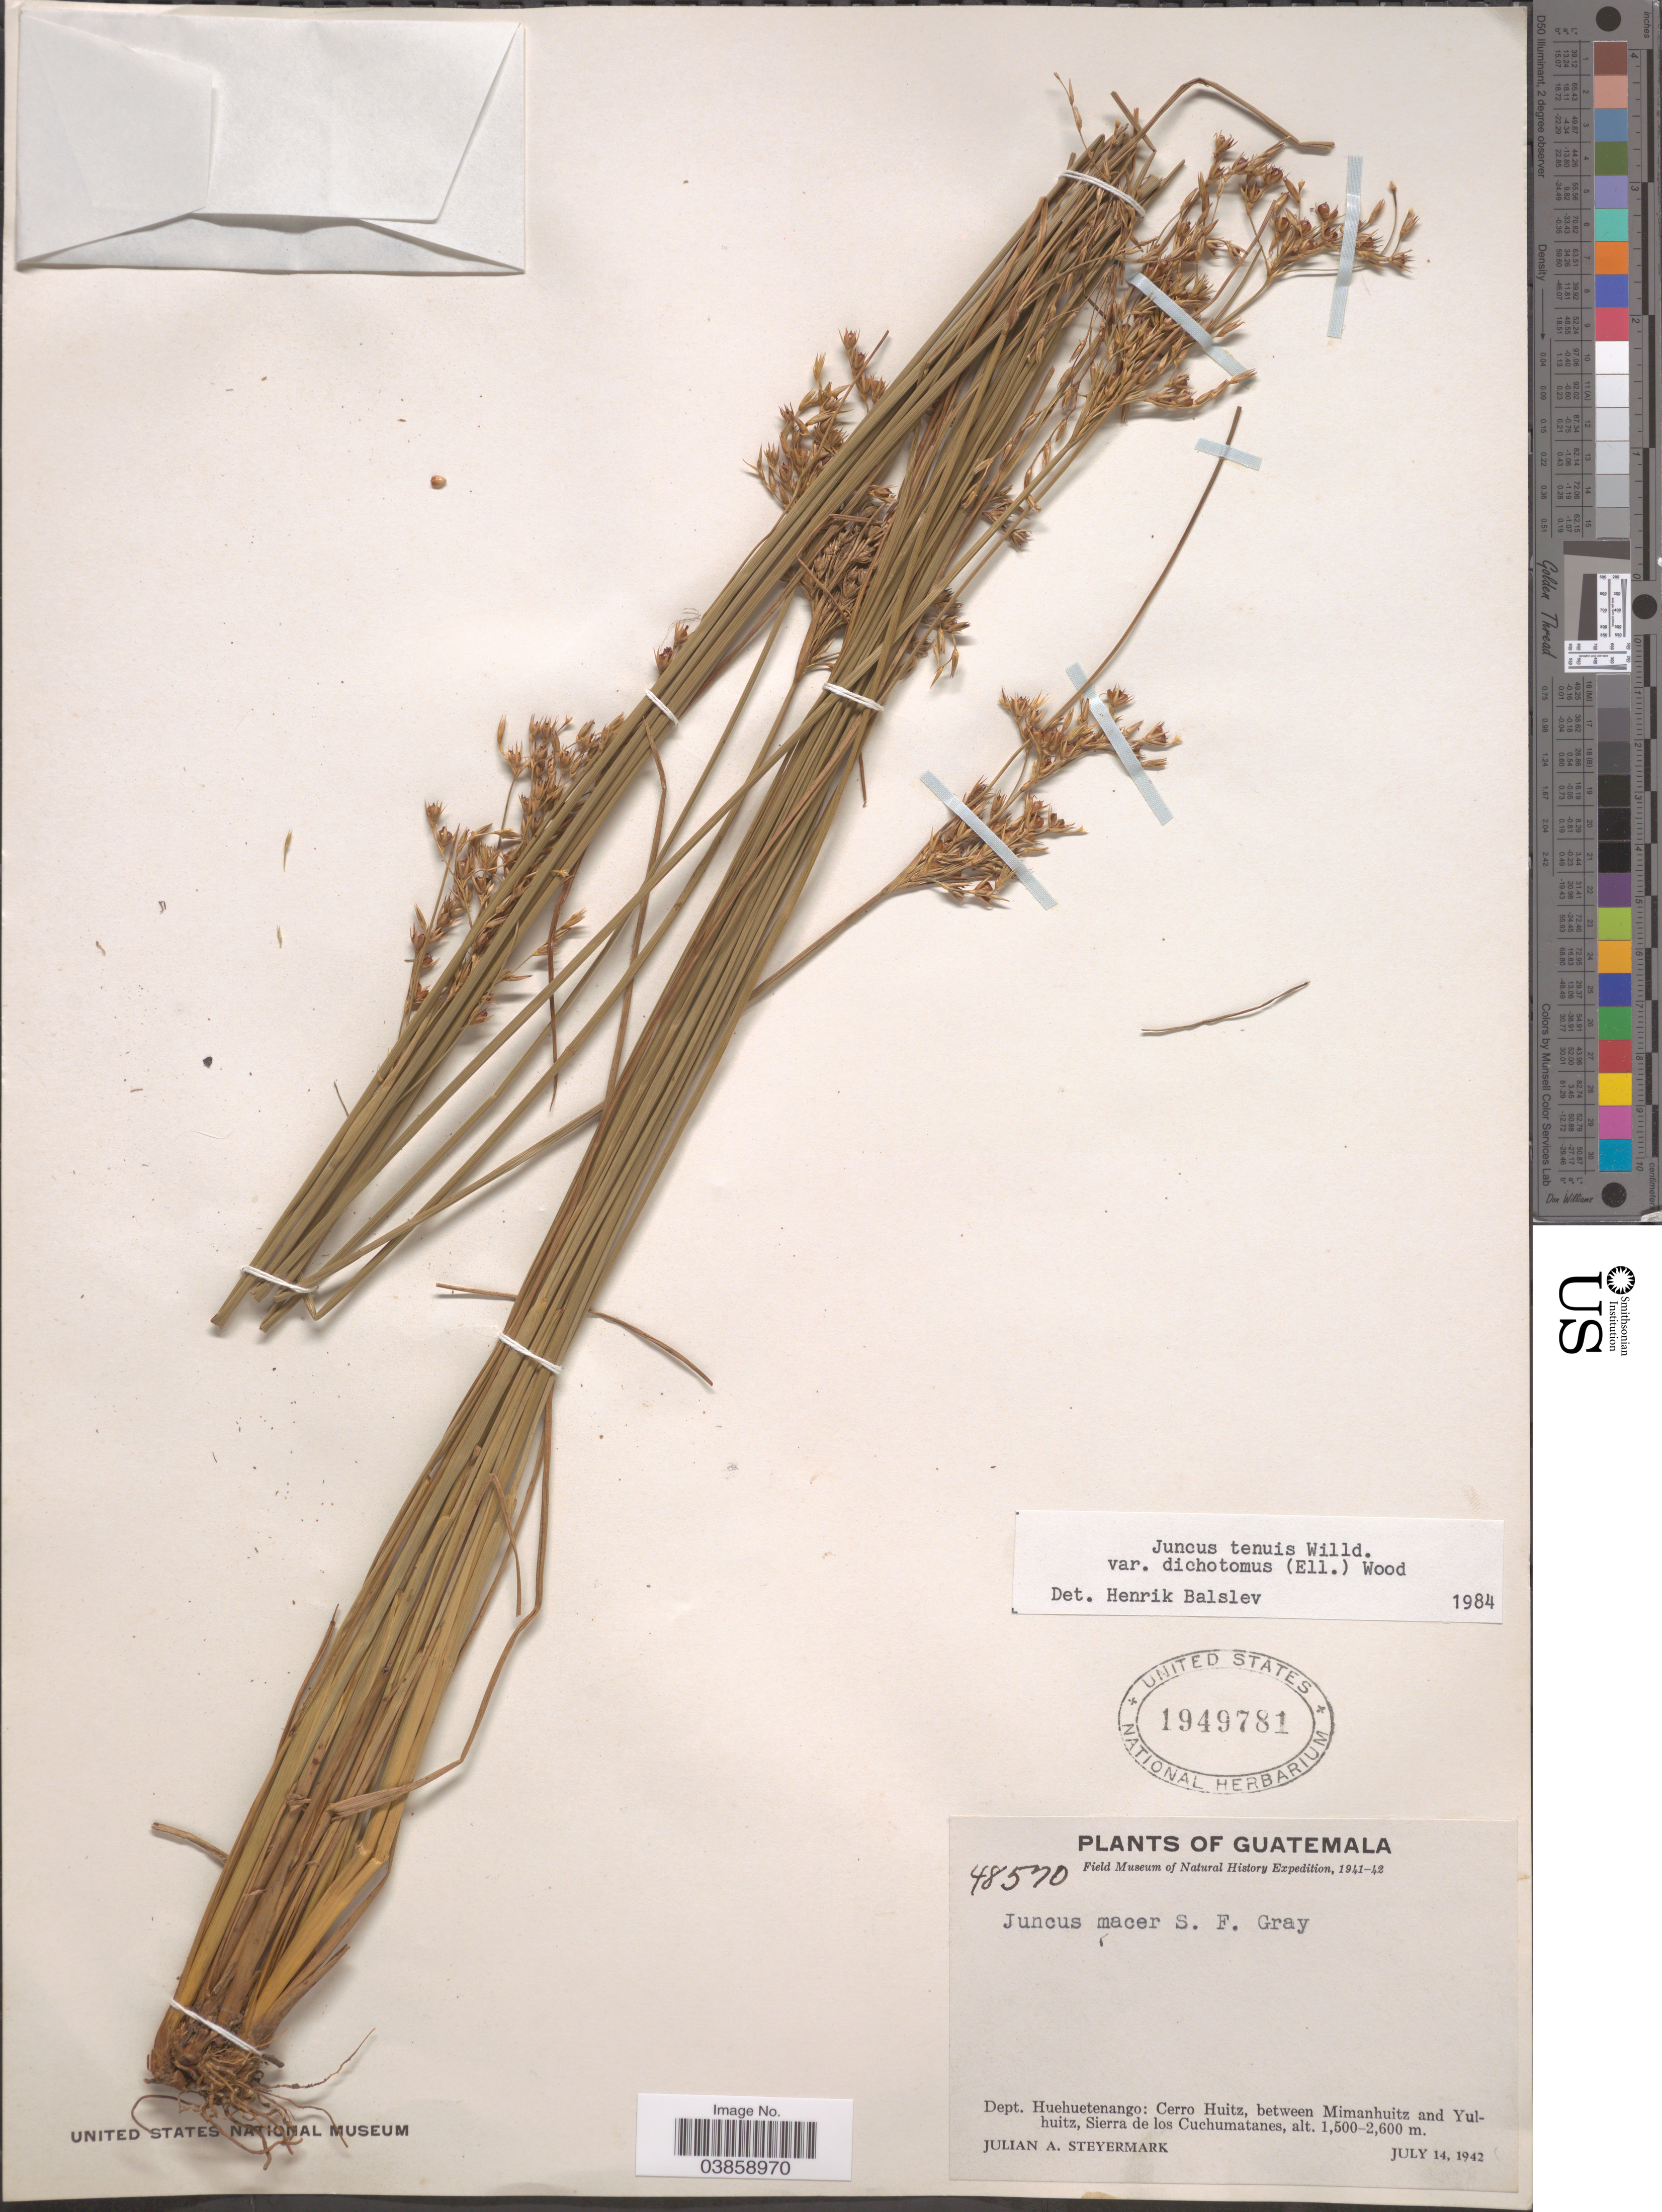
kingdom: Plantae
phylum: Tracheophyta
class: Liliopsida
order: Poales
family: Juncaceae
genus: Juncus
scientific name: Juncus tenuis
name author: Willd.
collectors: J. Steyermark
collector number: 48570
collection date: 1942-07-14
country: Guatemala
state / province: Huehuetenango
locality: Dept. Huehuetenango: Cerro Huitz, between Mimanhuitz and Yulhuitz, Sierra de los Cuchumatanes.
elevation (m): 1500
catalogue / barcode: US 1949781